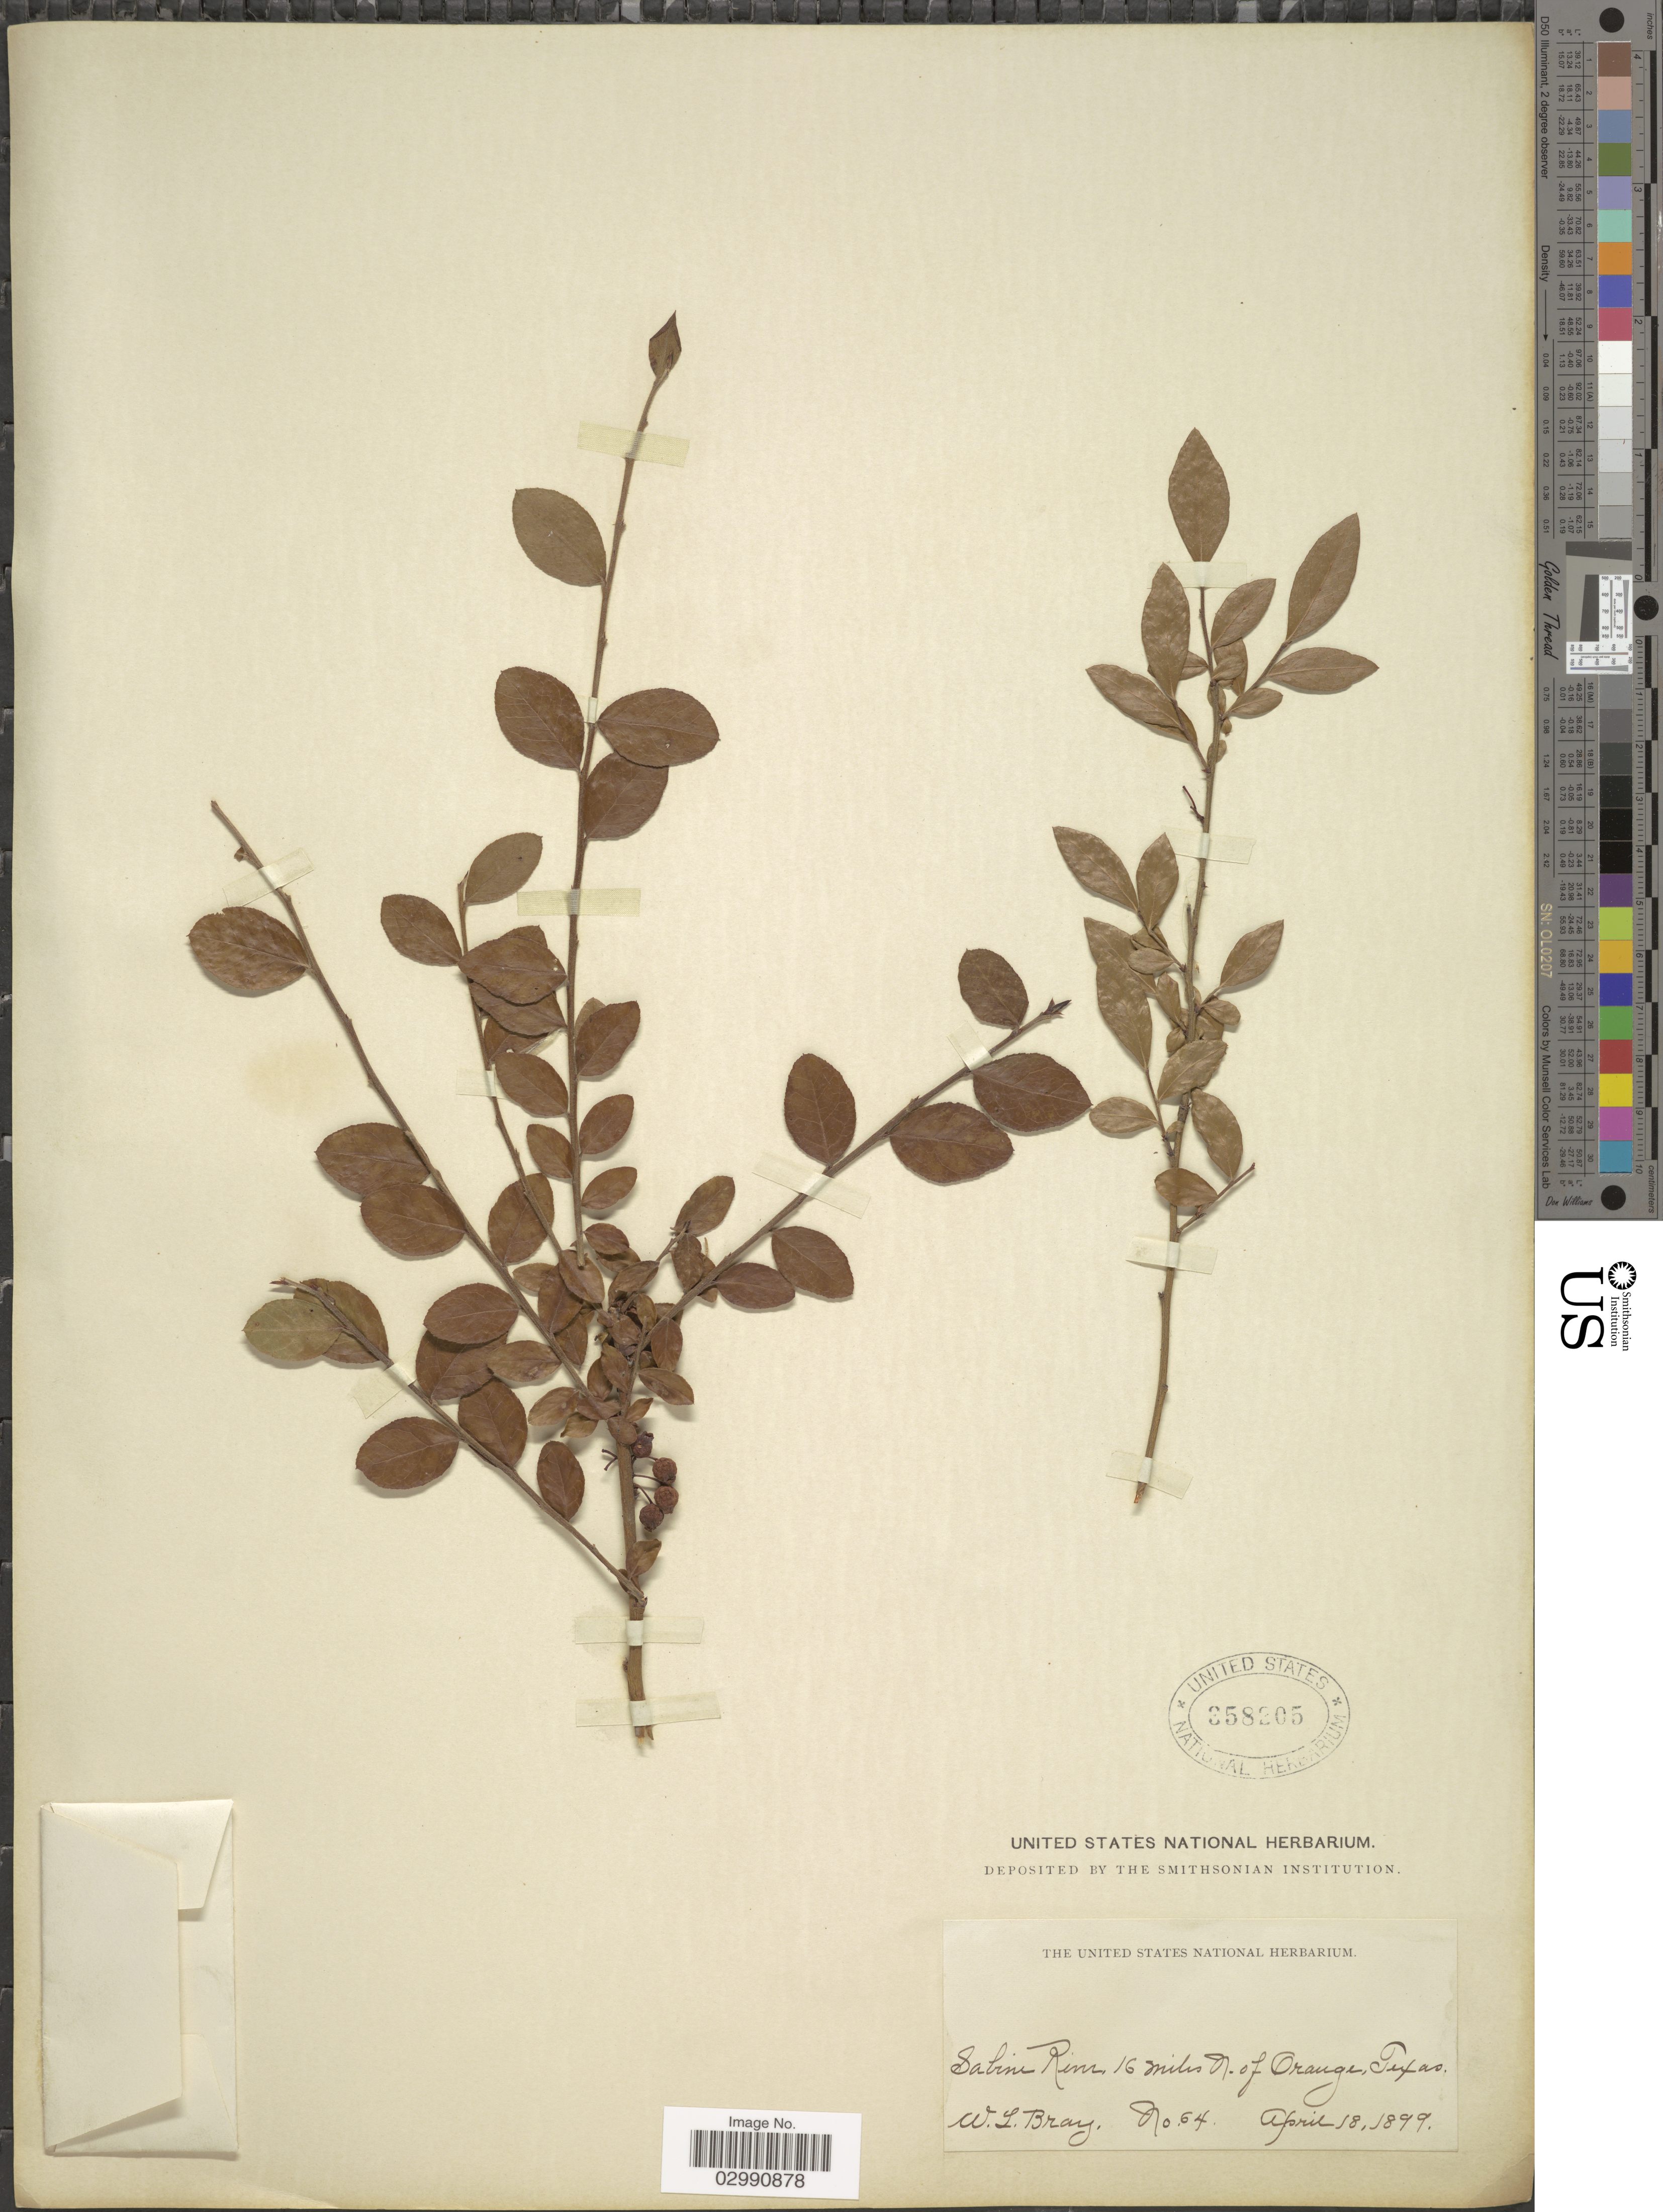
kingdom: Plantae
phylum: Tracheophyta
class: Magnoliopsida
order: Ericales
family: Ericaceae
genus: Vaccinium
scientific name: Vaccinium sp.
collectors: W. L. Bray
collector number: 64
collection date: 1899-04-18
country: United States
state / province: Texas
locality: Sabine Rim, 16 miles N. of Orange.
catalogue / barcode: US 358205